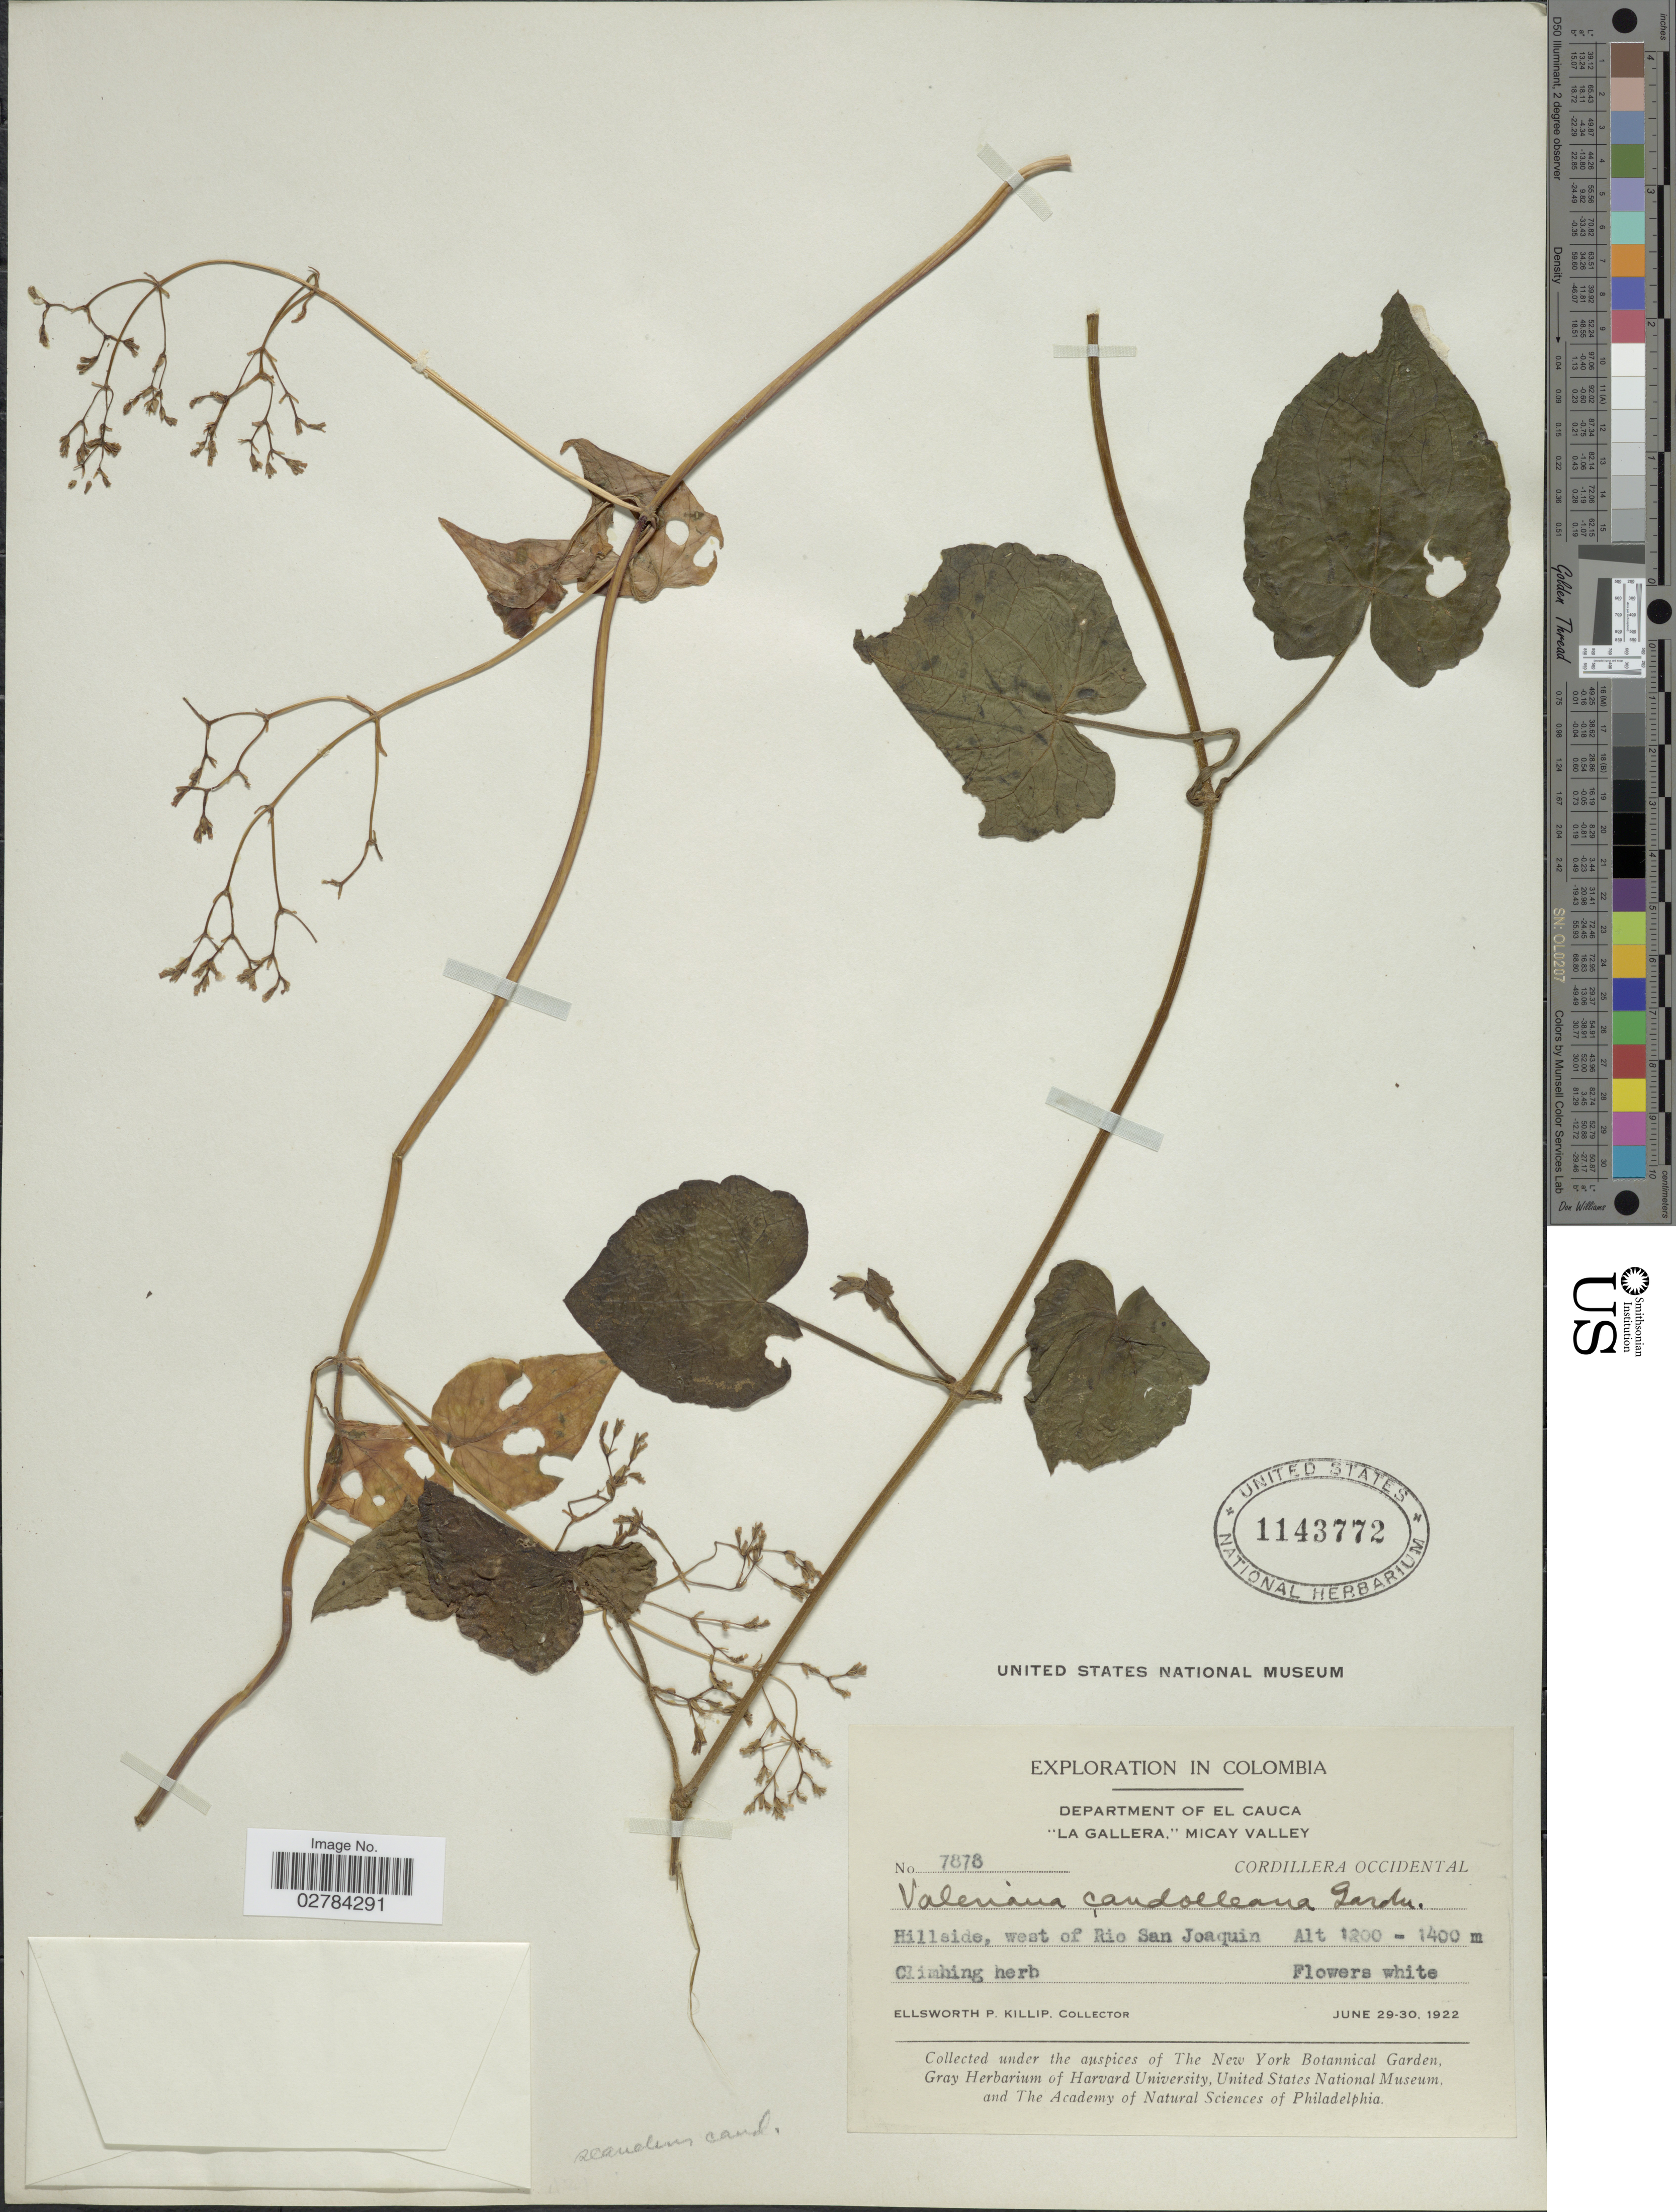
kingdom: Plantae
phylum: Tracheophyta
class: Magnoliopsida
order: Dipsacales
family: Caprifoliaceae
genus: Valeriana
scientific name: Valeriana candolleana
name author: Gardner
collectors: E. P. Killip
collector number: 7878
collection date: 1922-06-29/1922-06-30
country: Colombia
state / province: Valle del Cauca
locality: Department of El Cauca. "La Gallera,"Micay Valley. Cordillera Occidental. Hillside, west of Rio San Joaquin.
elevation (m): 1200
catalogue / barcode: US 1143772